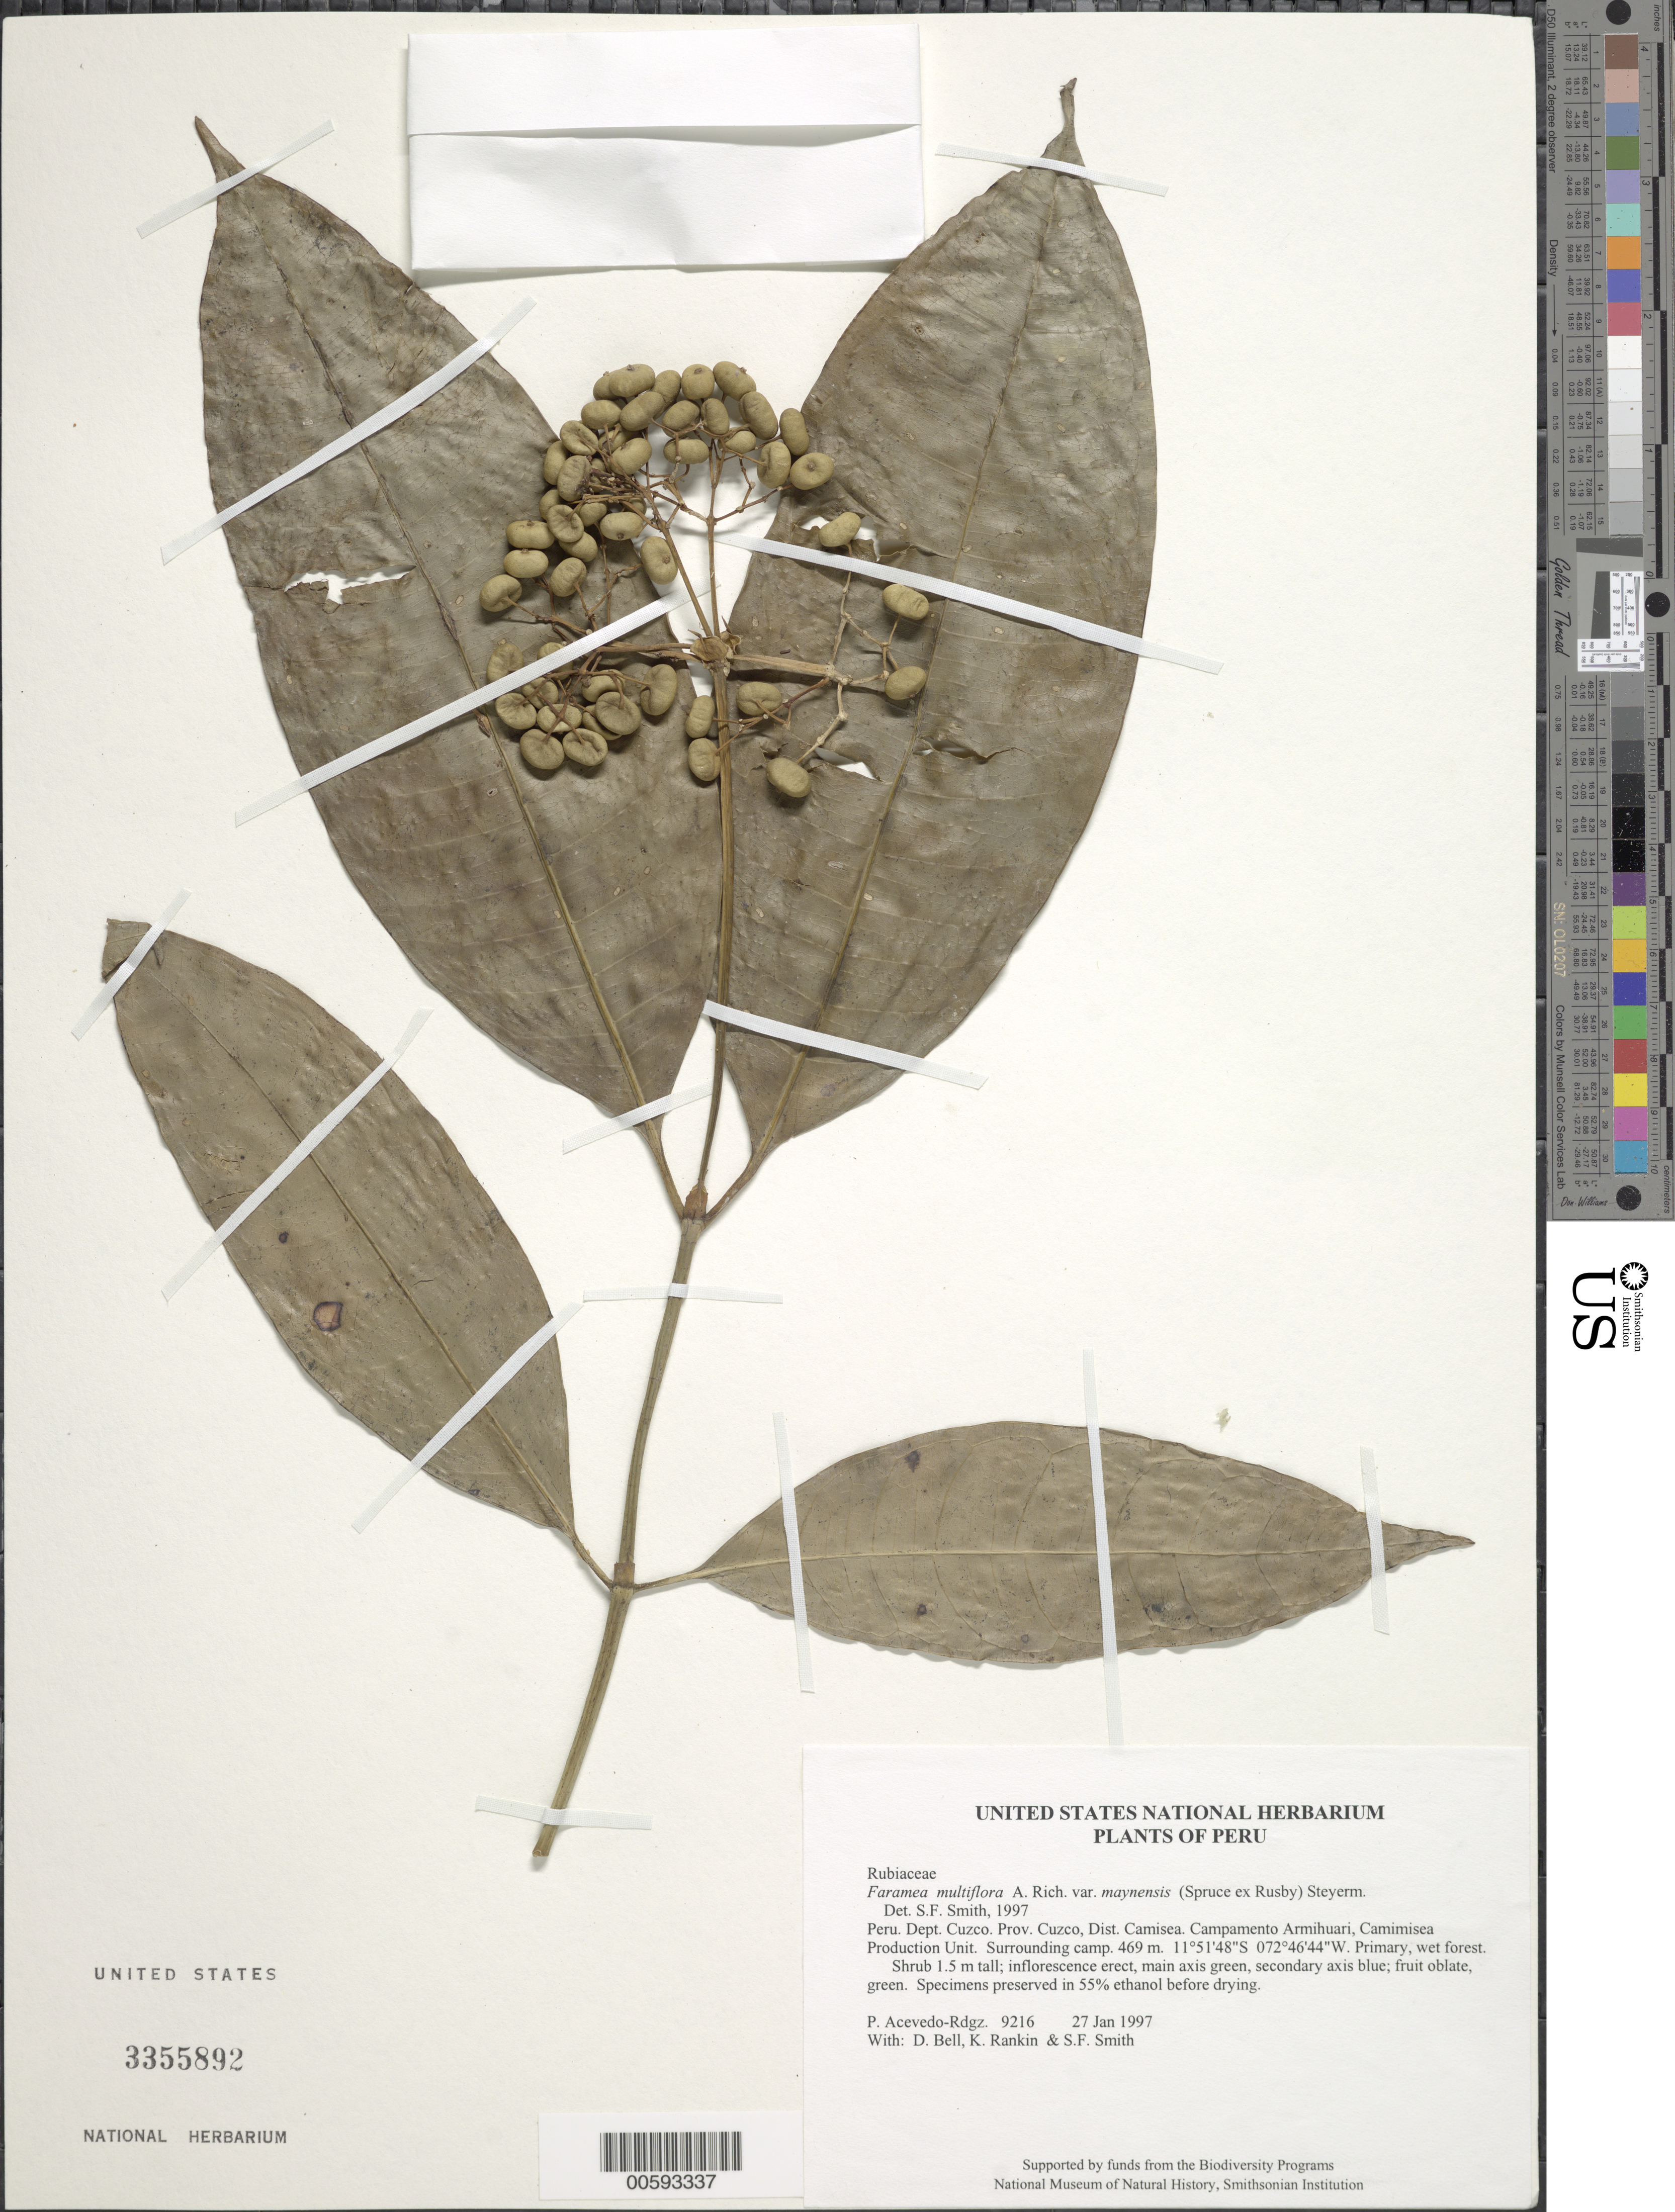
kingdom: Plantae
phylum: Tracheophyta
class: Magnoliopsida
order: Gentianales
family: Rubiaceae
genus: Faramea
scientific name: Faramea multiflora var. maynensis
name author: (Spruce ex Rusby) Steyerm.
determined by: Smith, Stephen F., (US), NMNH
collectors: P. Acevedo-Rodr., D. A. Bell, K. B. Rankin & S.F. Smith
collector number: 9216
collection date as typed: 27 Jan 1997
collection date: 1997-01-27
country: Peru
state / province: Cusco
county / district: Cusco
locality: Districto Camisea, Campamento Armihuari, Camimisea Production Unit. Surrounding camp.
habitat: Primary, wet forest.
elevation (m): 469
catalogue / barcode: US 3355892